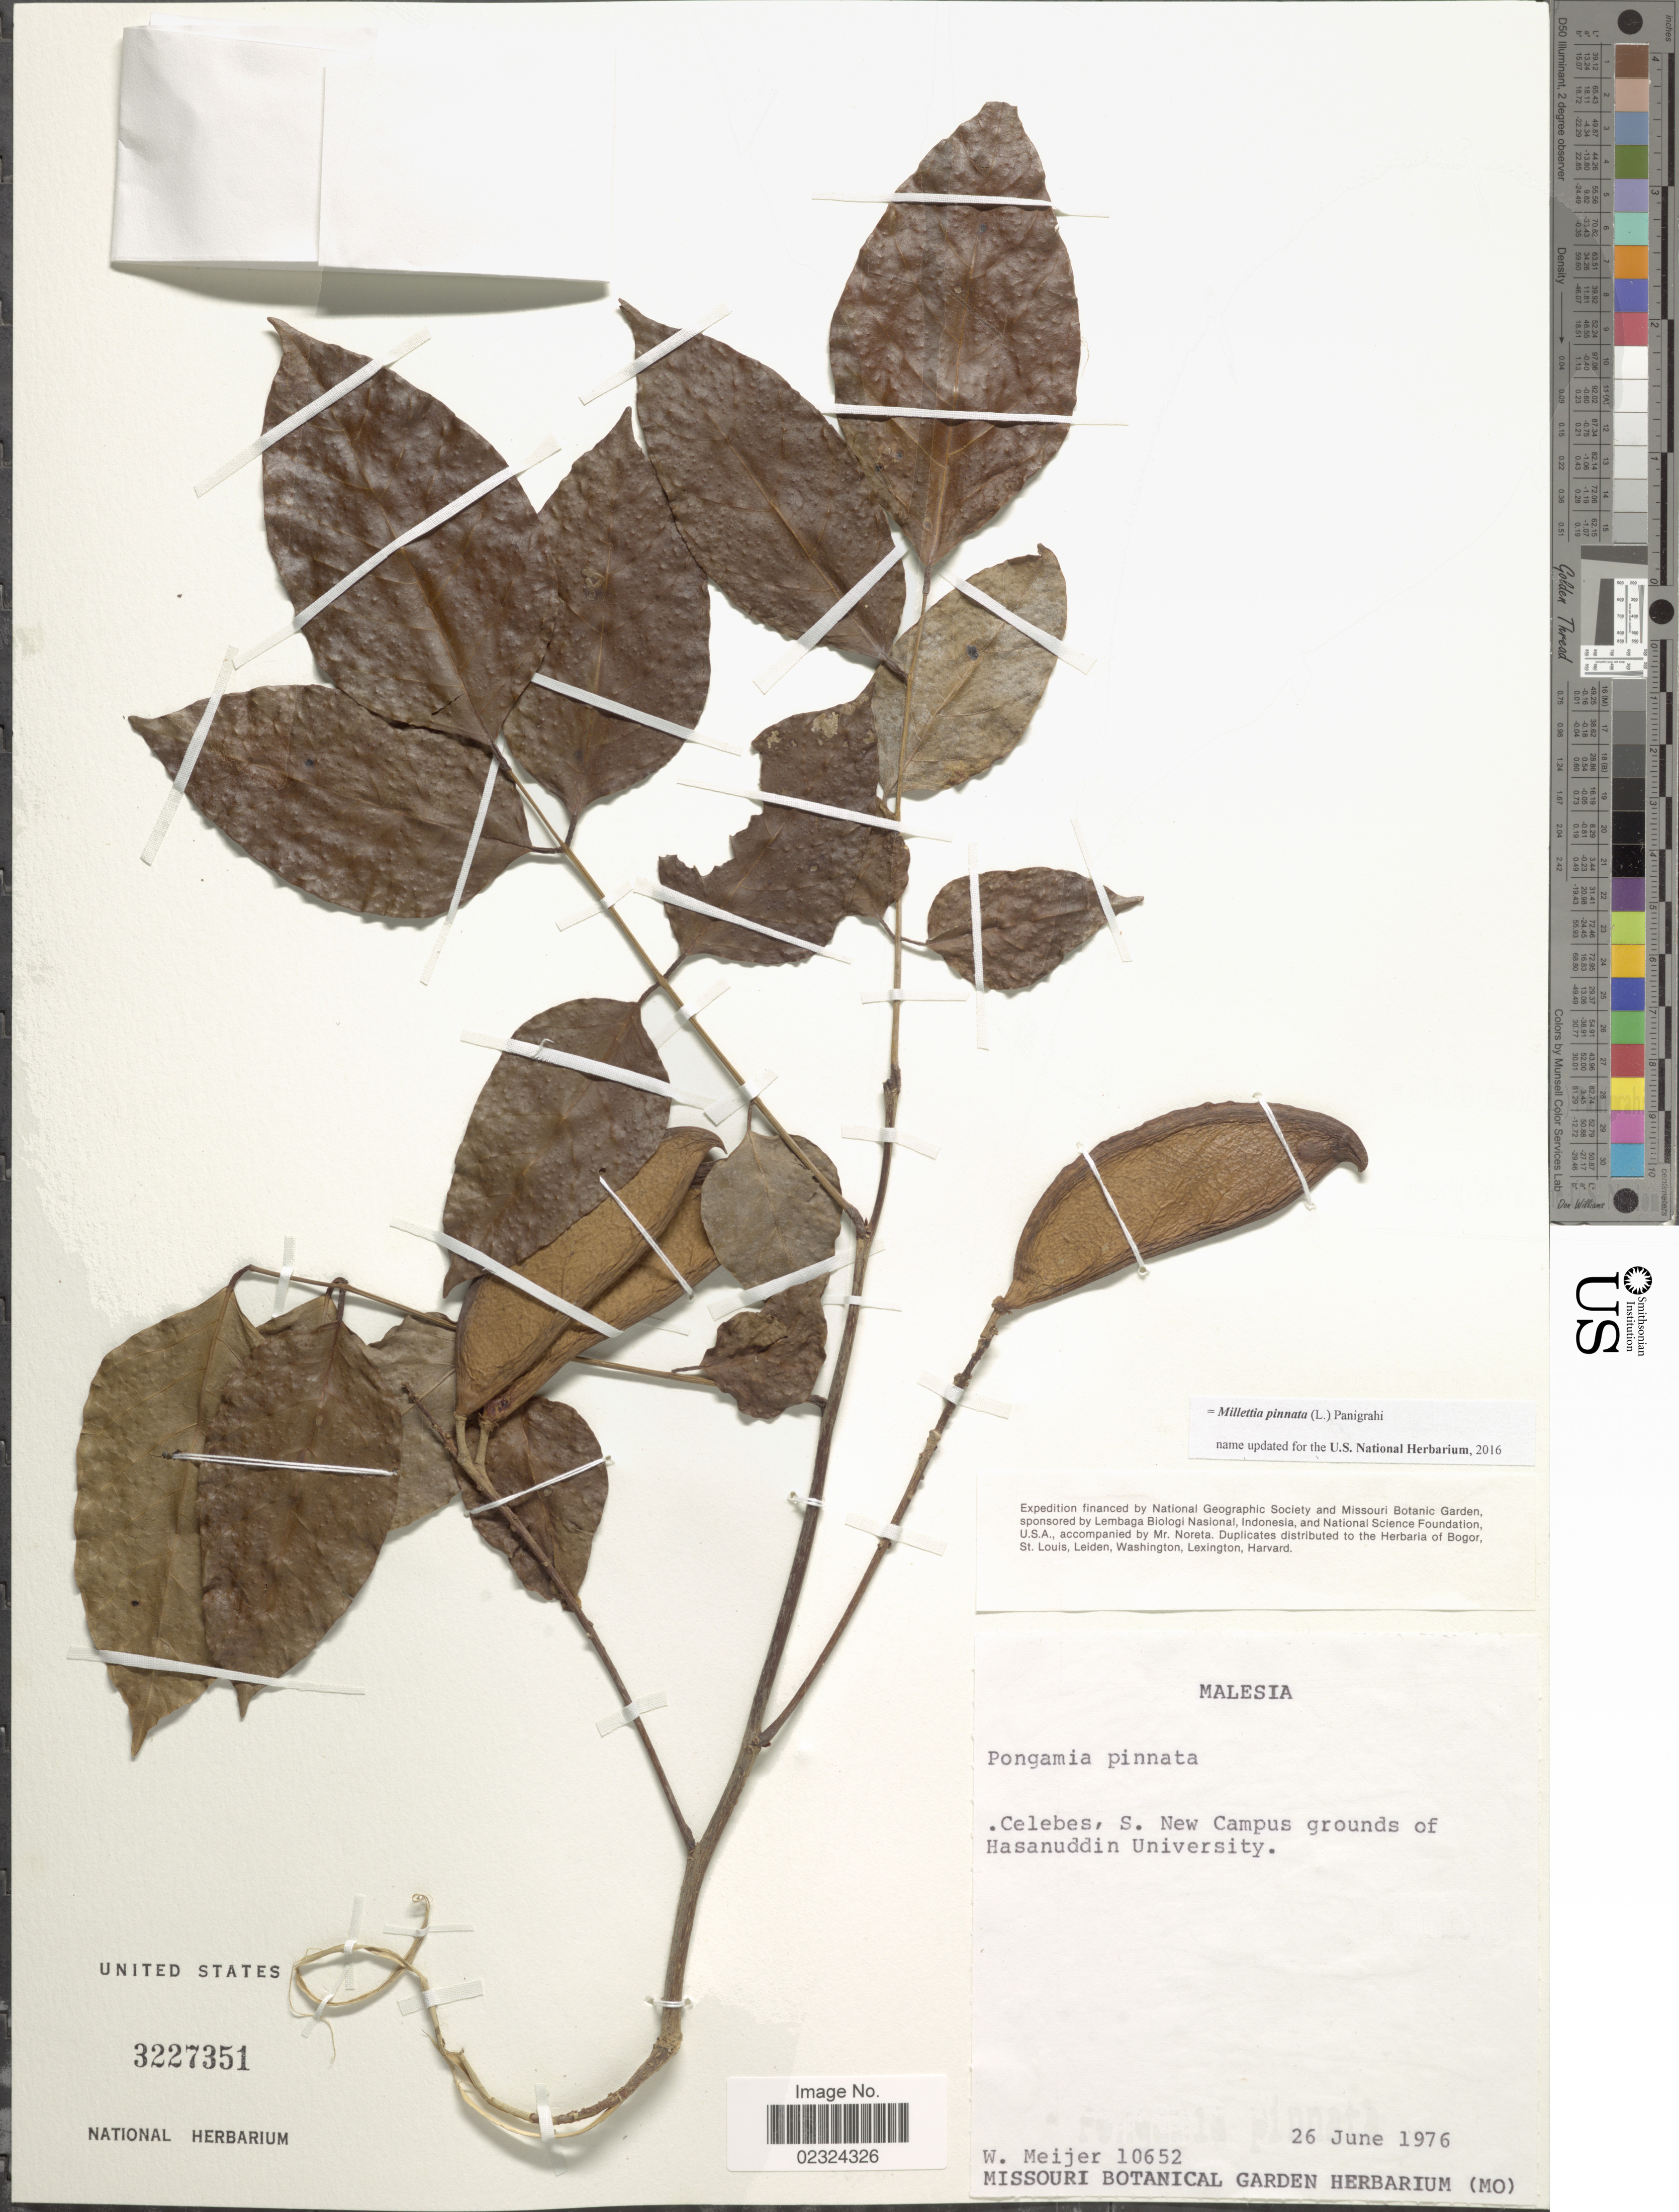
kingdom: Plantae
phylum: Tracheophyta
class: Magnoliopsida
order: Fabales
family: Fabaceae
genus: Millettia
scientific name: Millettia pinnata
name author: (L.) Panigrahi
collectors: W. Meijer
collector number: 10652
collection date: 1976-06-26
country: Malaysia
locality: Malesia. Celebes, S. New Campus grounds of Hasanuddin University.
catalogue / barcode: US 3227351